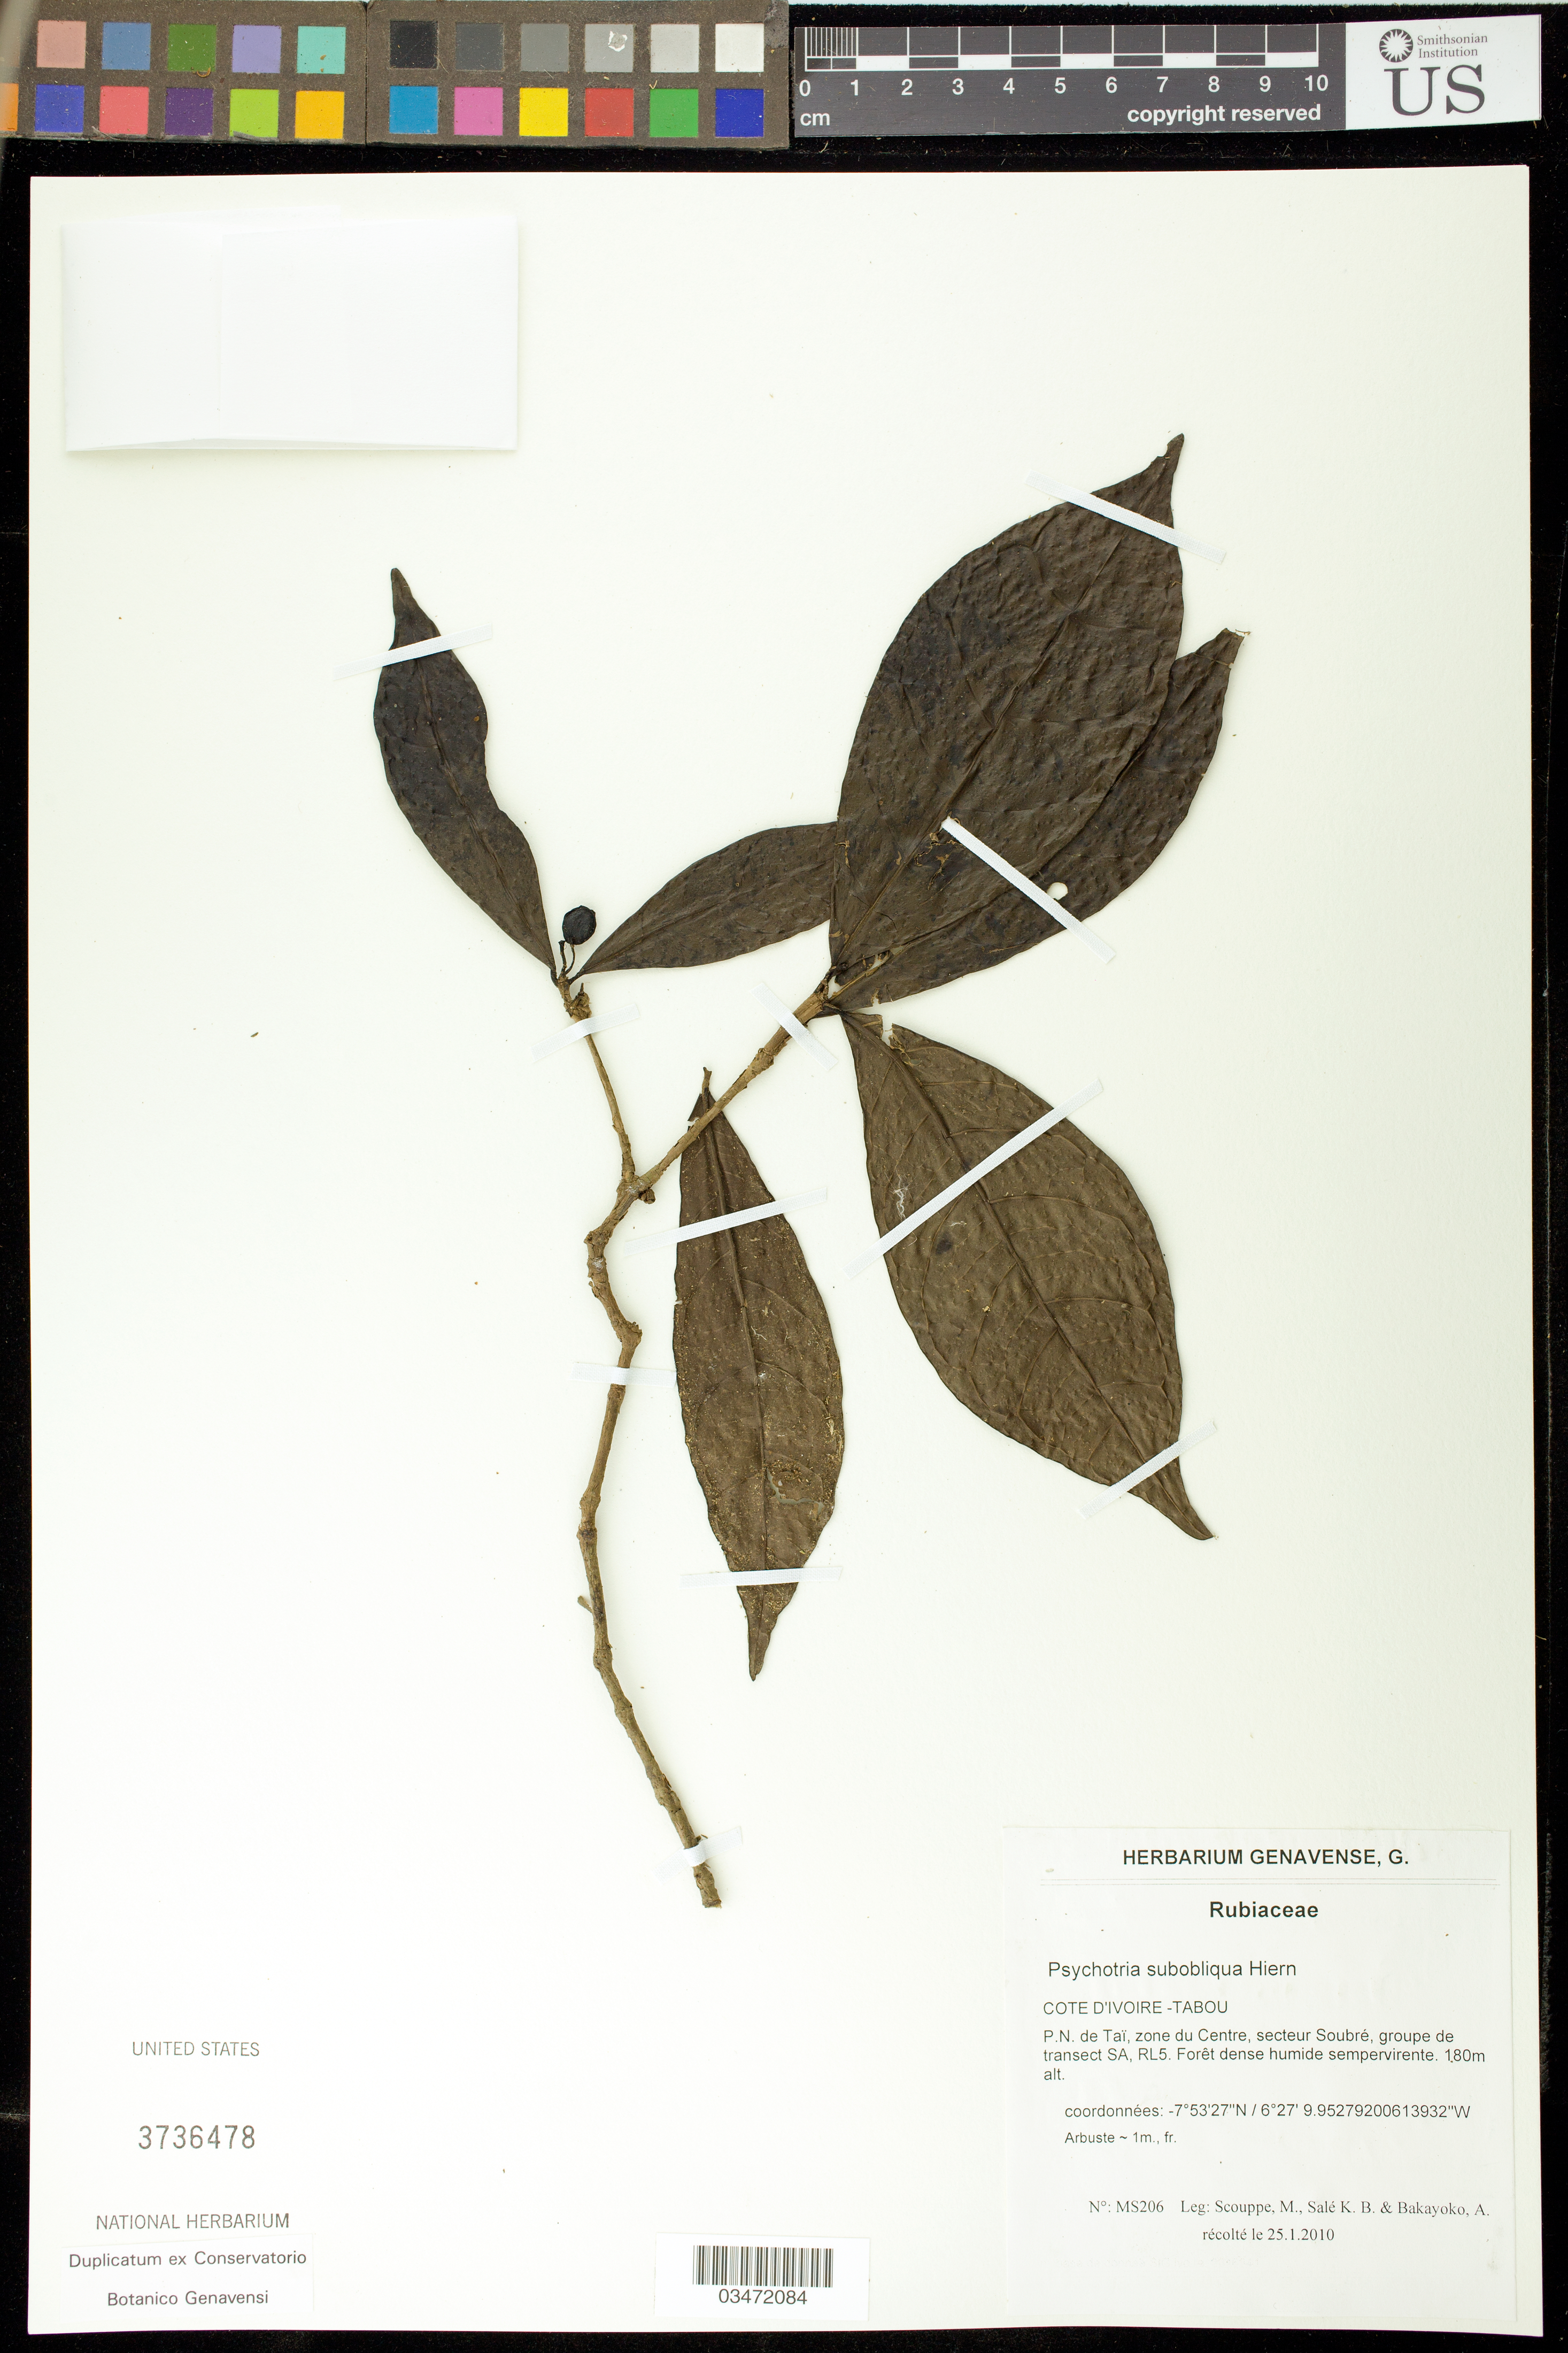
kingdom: Plantae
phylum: Tracheophyta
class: Magnoliopsida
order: Gentianales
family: Rubiaceae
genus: Psychotria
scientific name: Psychotria subobliqua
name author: Hiern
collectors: M. Scouppe, K. Sale & A. Bakayoko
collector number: MS206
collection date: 2010-01-25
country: Ivory Coast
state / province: Bas-Sassandra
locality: Tabou. P.N. de Taï, zone du Centre, secteur Soubré, groupe de transect SA, RL5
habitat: Forêt dense humide sempervirente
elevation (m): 180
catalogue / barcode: US 3736478